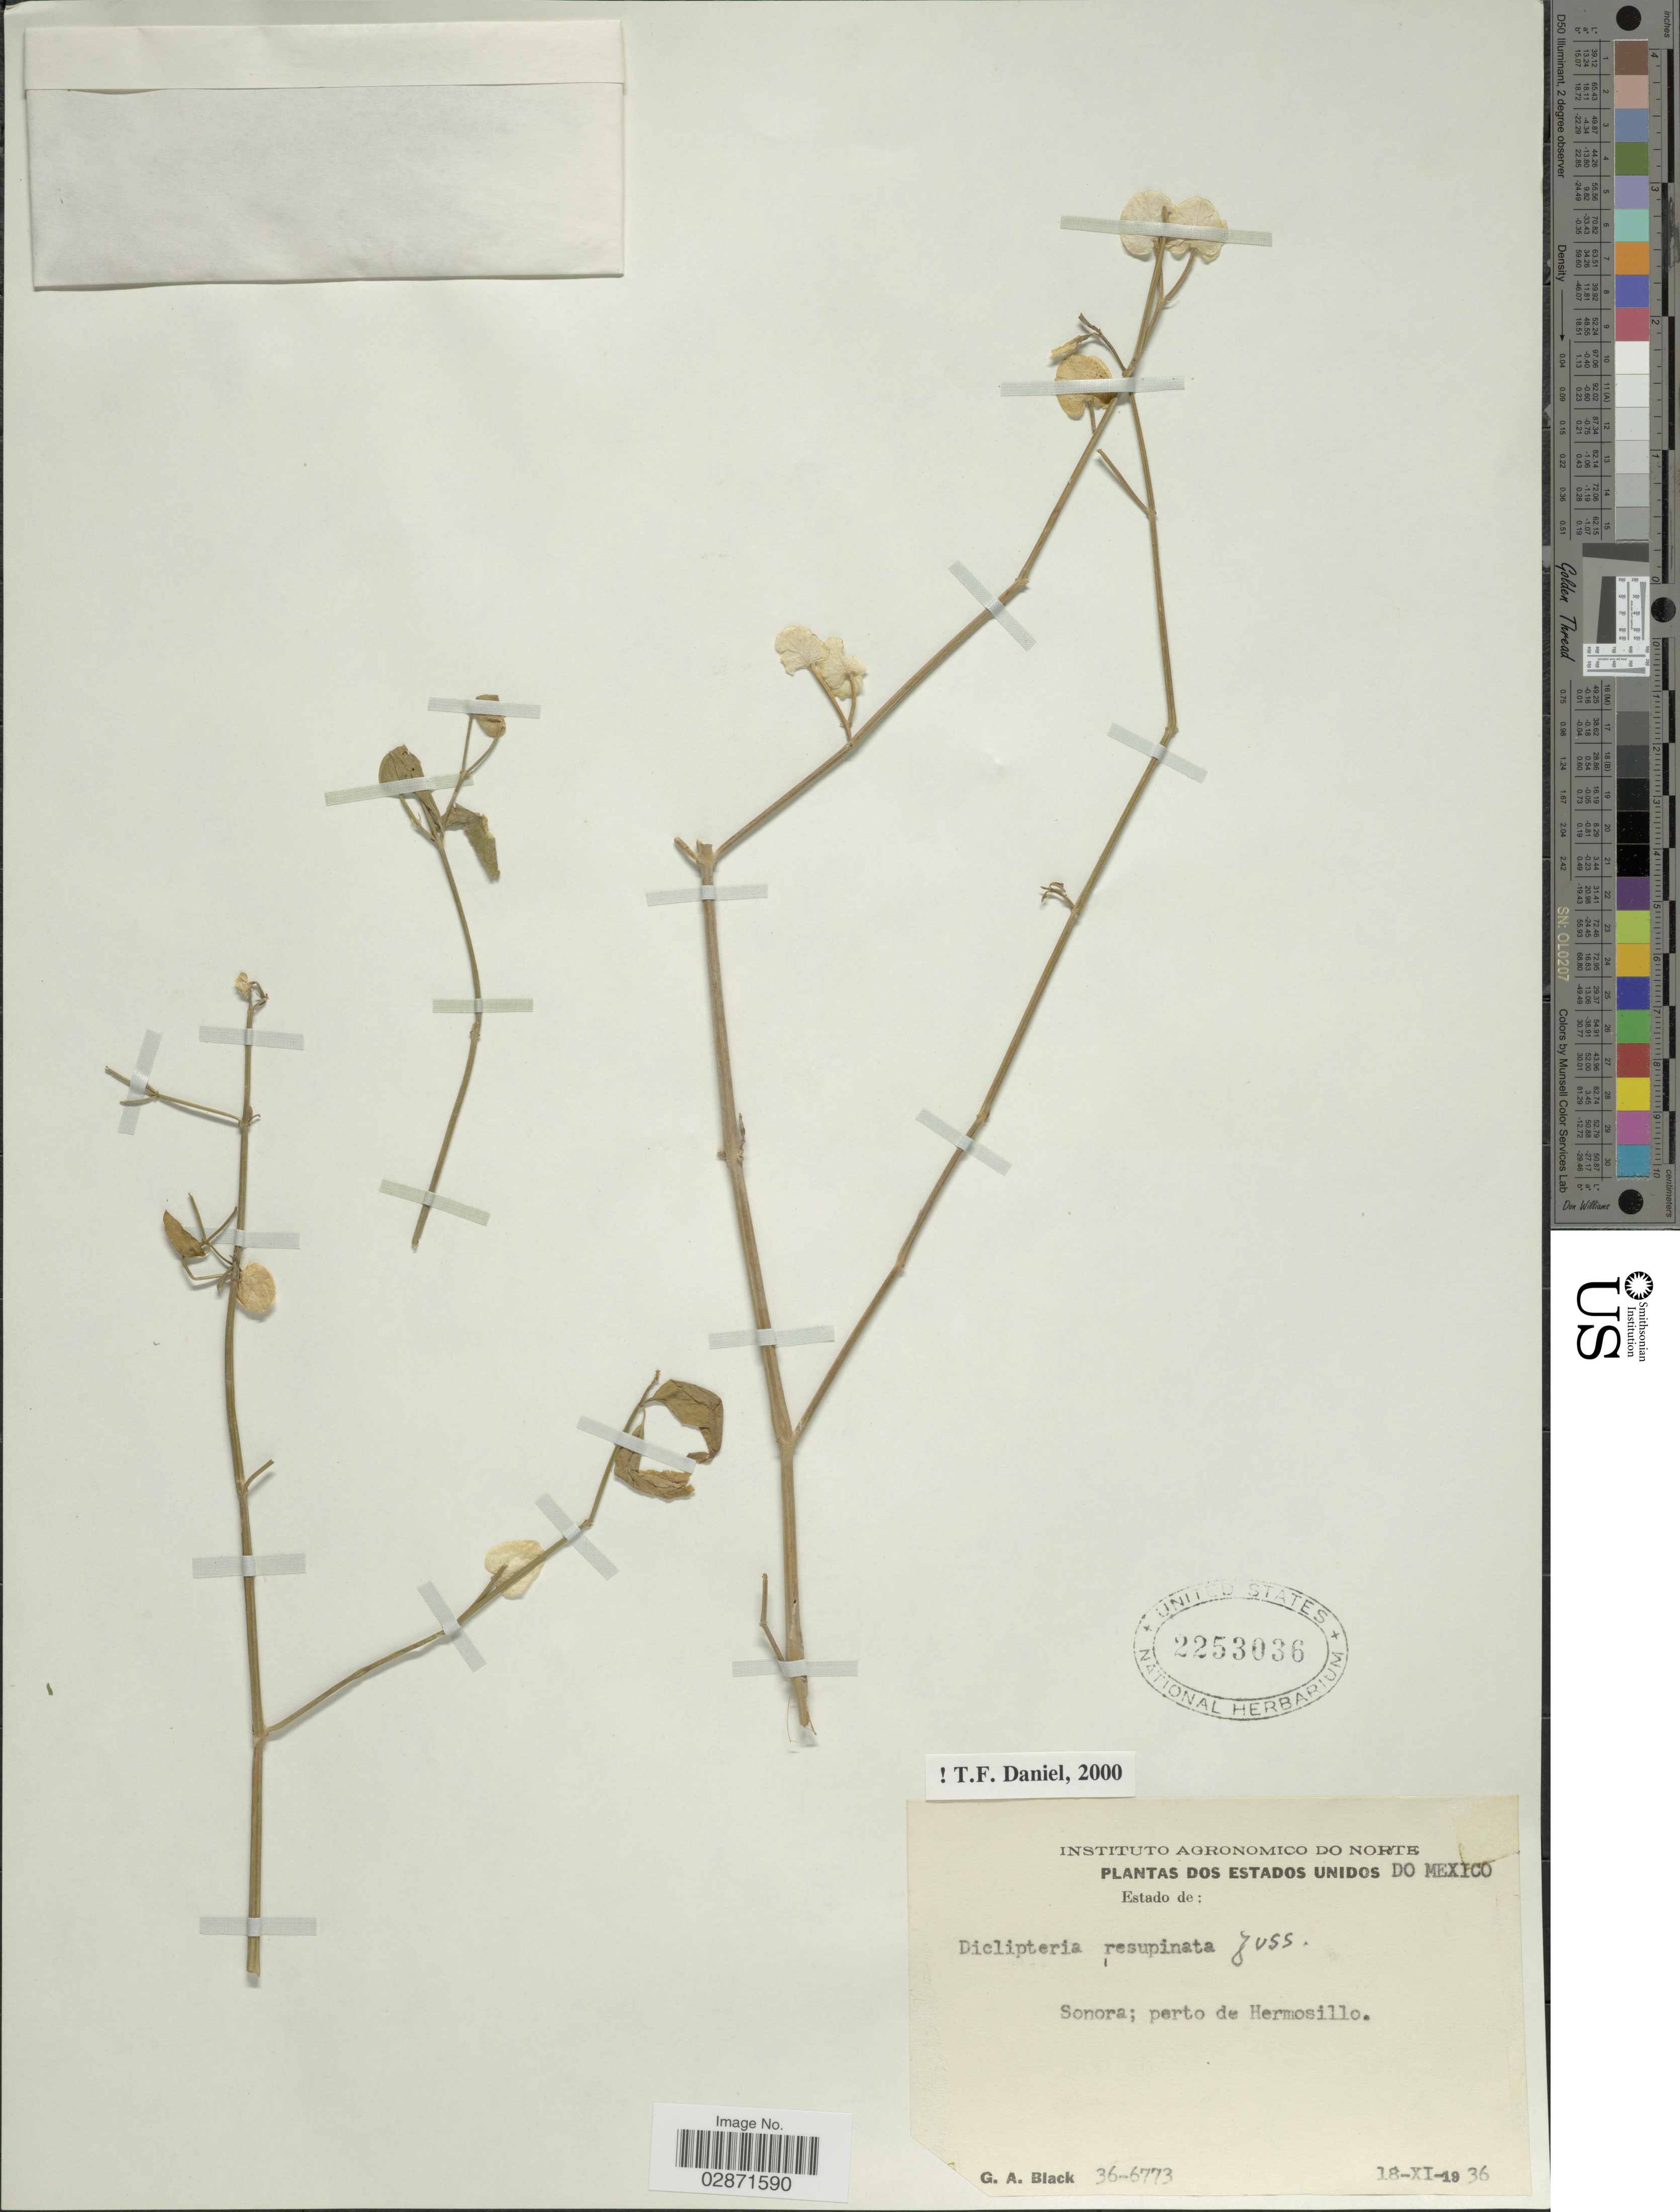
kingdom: Plantae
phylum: Tracheophyta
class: Magnoliopsida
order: Lamiales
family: Acanthaceae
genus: Dicliptera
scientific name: Dicliptera resupinata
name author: (Vahl) Juss.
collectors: G. A. Black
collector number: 36-6773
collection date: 1936-11-18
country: Mexico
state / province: Sonora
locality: Dos Estados Unidos Do Mexico. Perto de Hermosillo.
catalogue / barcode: US 2253036